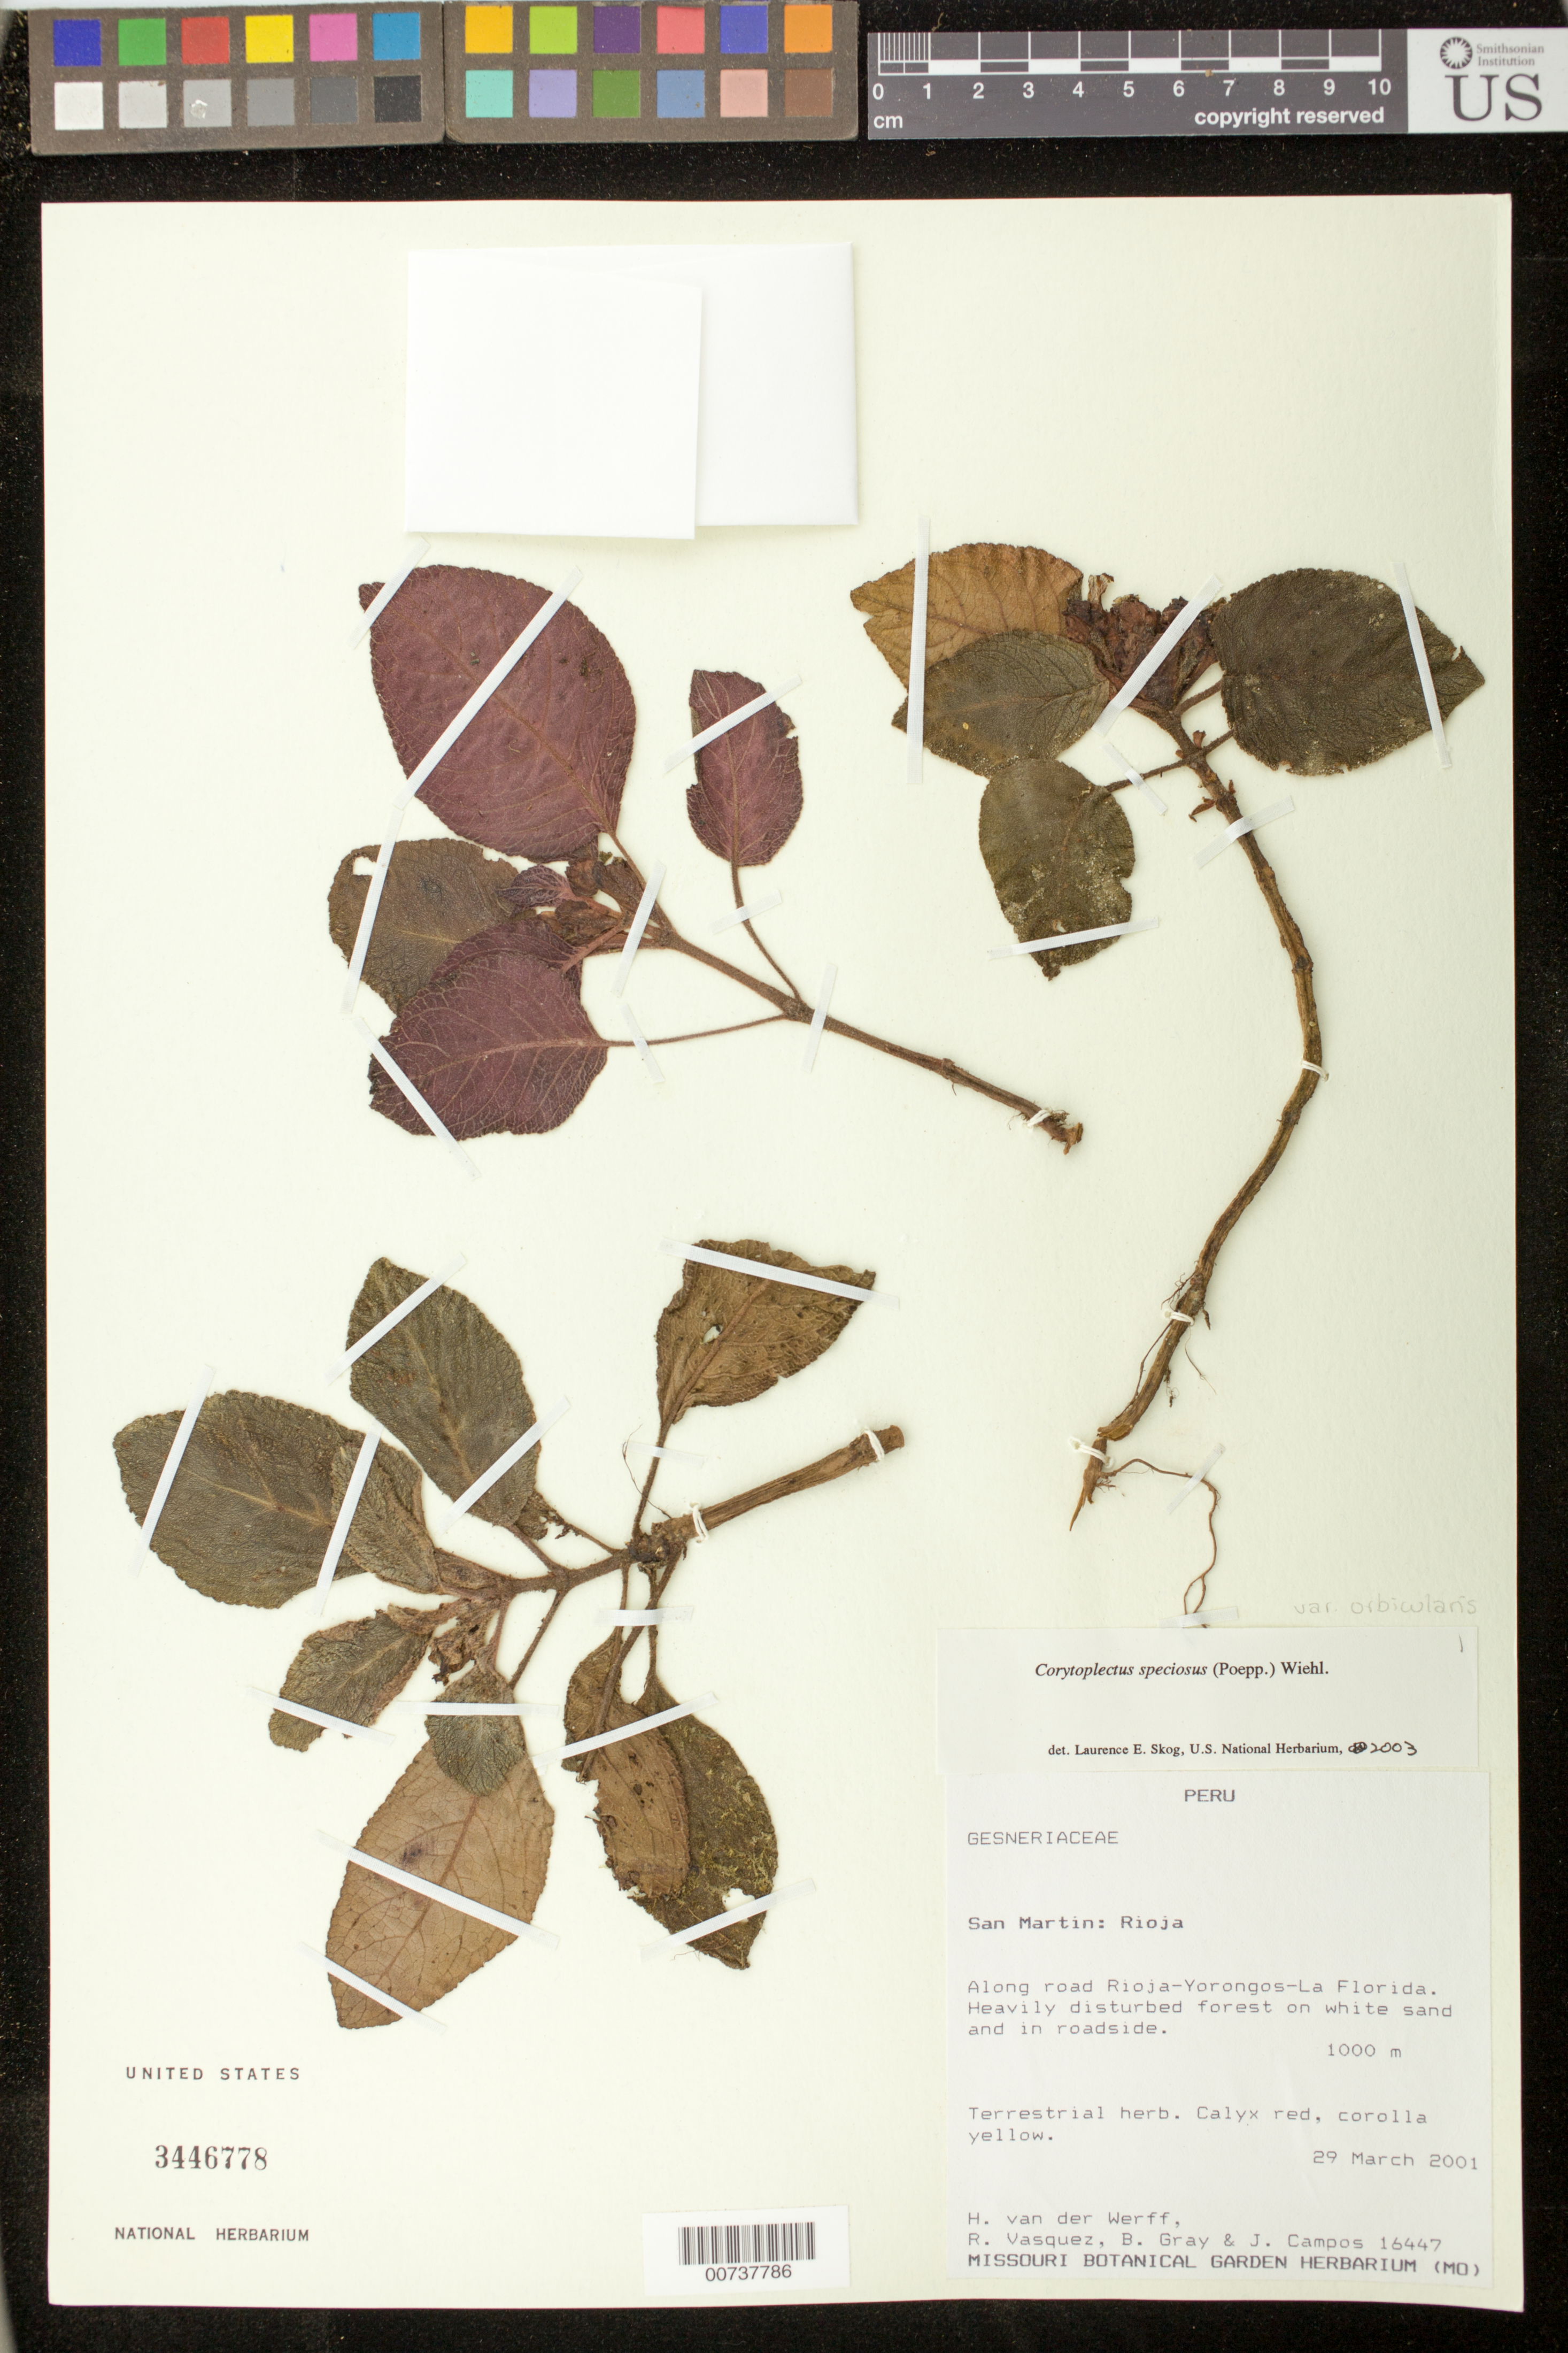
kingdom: Plantae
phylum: Tracheophyta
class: Magnoliopsida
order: Lamiales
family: Gesneriaceae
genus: Corytoplectus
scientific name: Corytoplectus speciosus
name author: (Poepp.) Wiehler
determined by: Skog, Laurence E.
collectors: H. van der Werff, R. Vásquez, B. Gray & J. Campos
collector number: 16447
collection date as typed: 29 Mar 2001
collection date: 2001-03-29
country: Peru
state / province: San Martín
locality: Rioja, along road Rioja-Yorongos-La Florida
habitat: Heavily disturbed forest on white sand and in roadside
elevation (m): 1000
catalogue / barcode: US 3446778